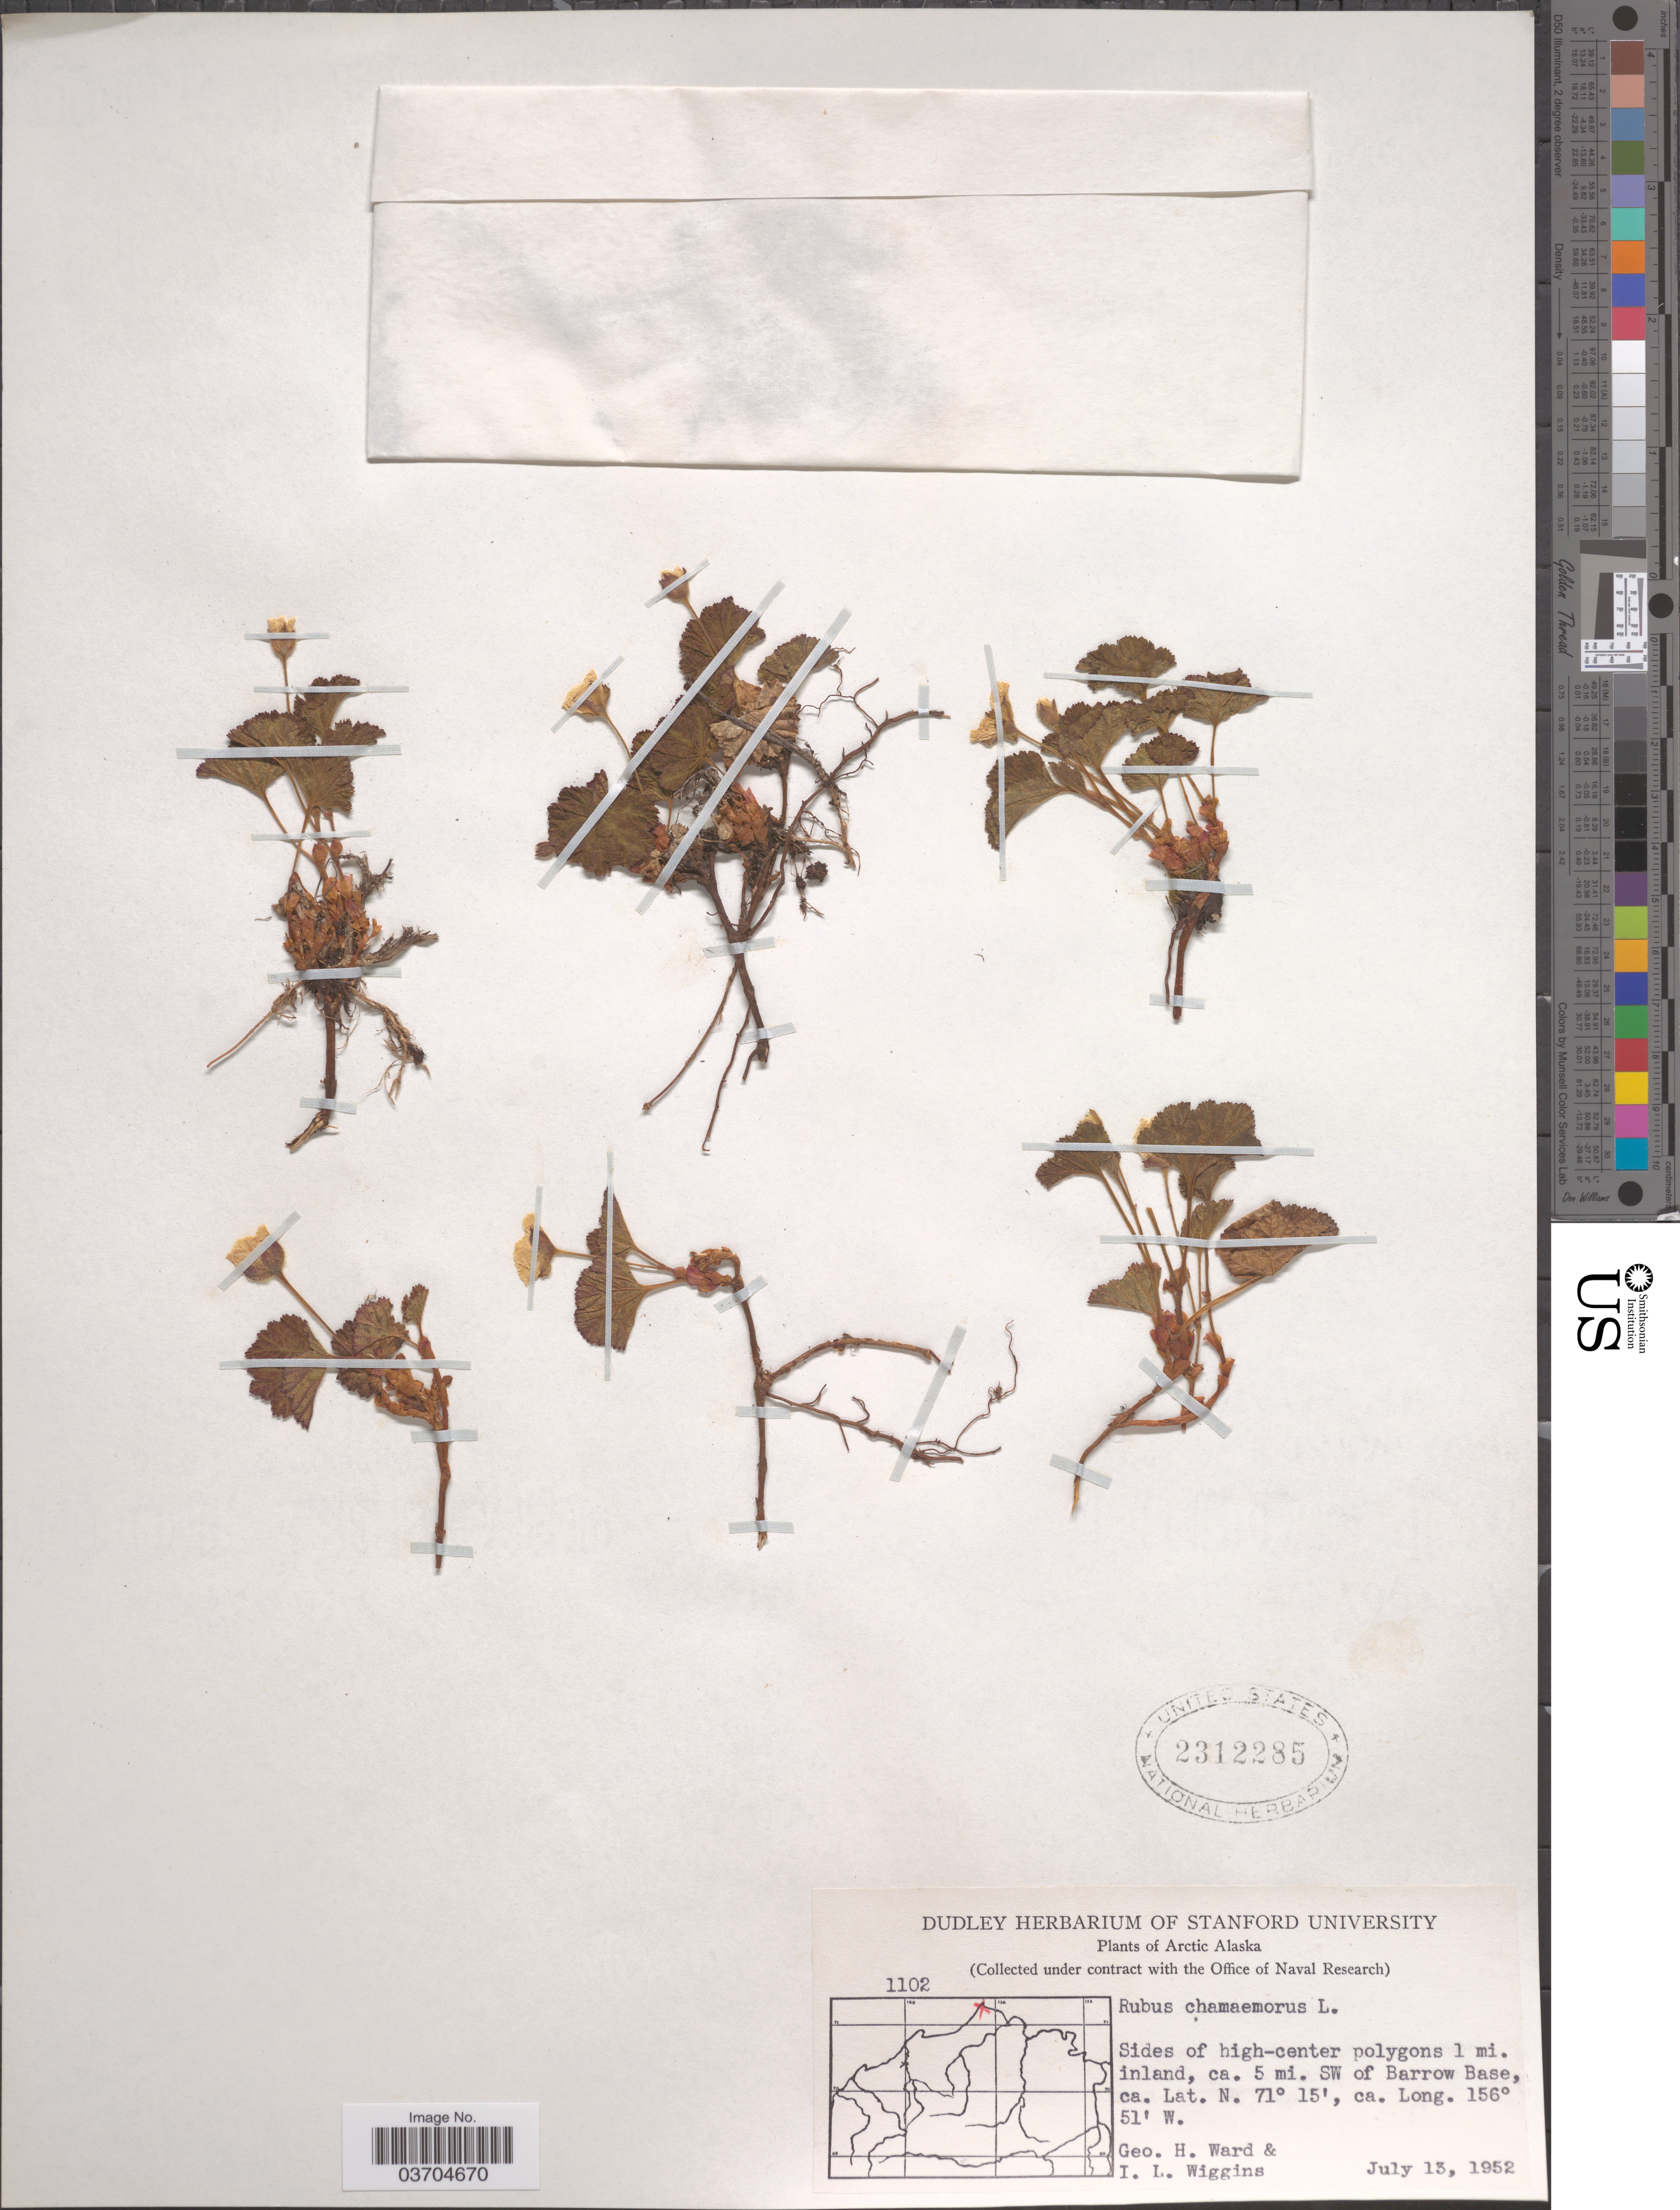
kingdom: Plantae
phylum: Tracheophyta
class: Magnoliopsida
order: Rosales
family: Rosaceae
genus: Rubus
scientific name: Rubus chamaemorus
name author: L.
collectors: G. H. Ward & I. L. Wiggins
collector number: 1102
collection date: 1952-07-13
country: United States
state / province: Alaska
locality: Arctic Alaska. Sides of high-center polygons 1 mi. inland, ca. 5 mi. SW of Barrow Base.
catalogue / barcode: US 2312285